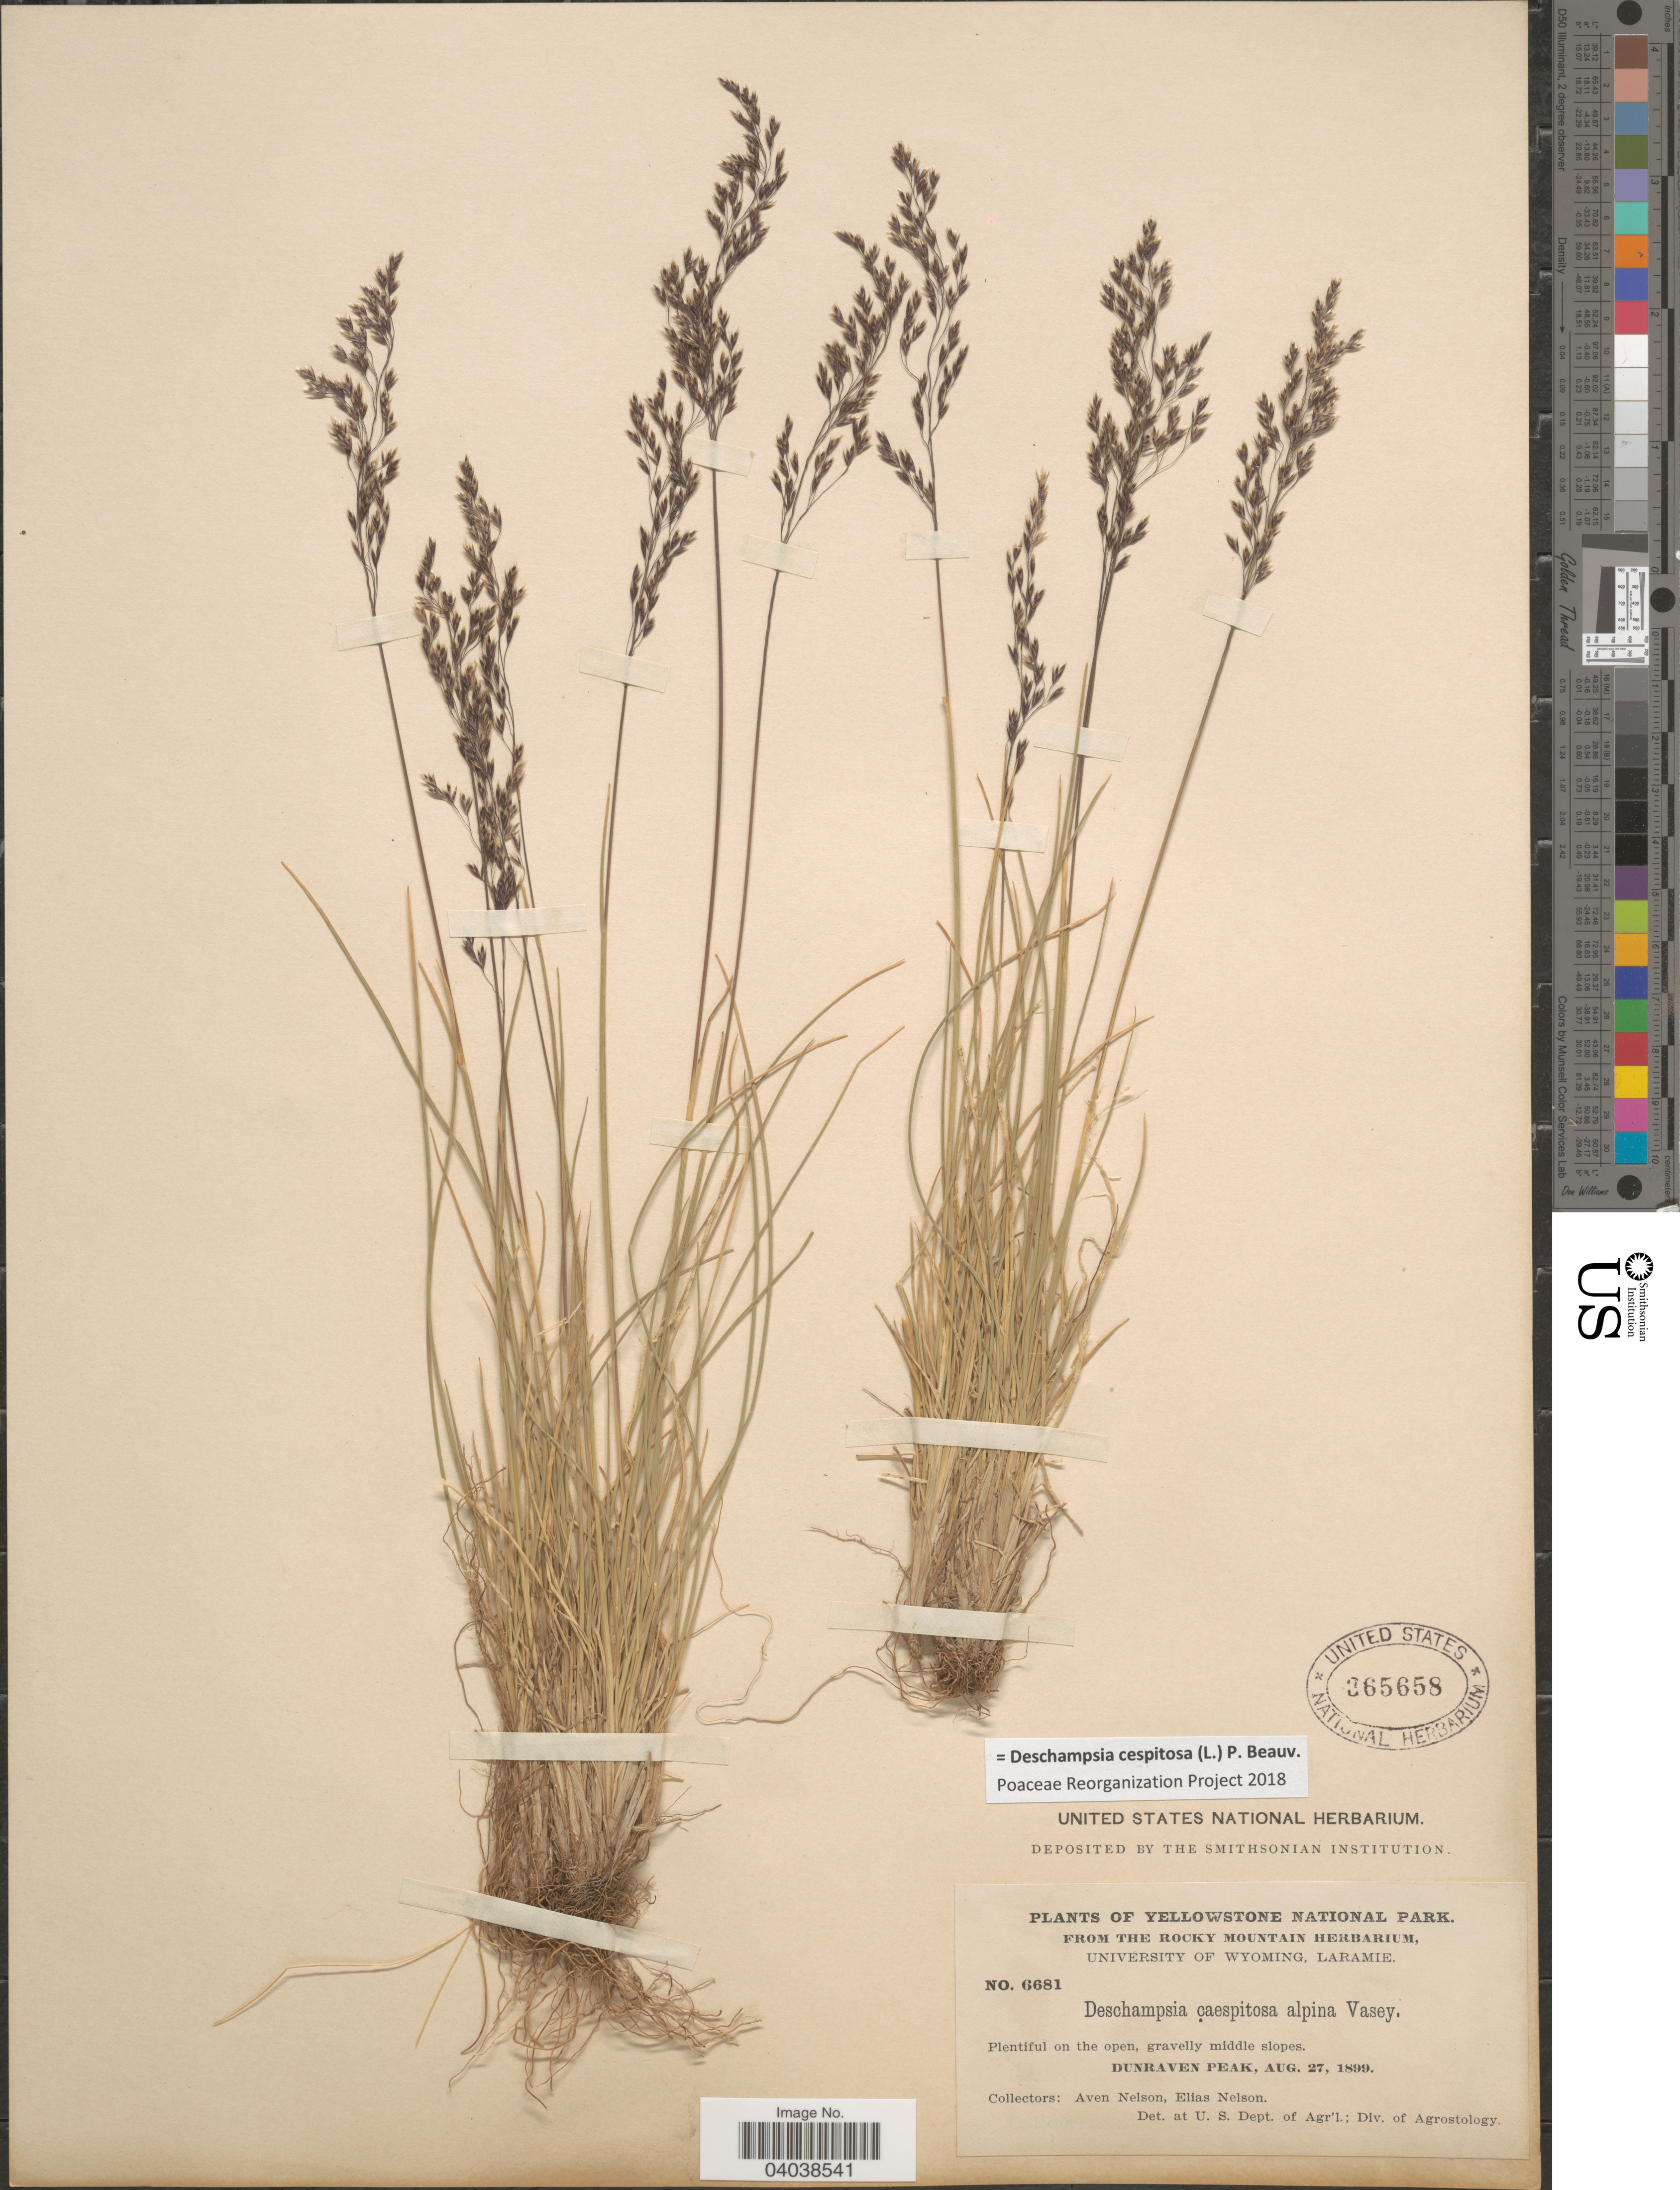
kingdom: Plantae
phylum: Tracheophyta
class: Liliopsida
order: Poales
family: Poaceae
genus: Deschampsia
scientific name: Deschampsia cespitosa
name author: (L.) P. Beauv.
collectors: A. Nelson & E. Nelson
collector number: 6681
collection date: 1899-08-27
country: United States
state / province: Wyoming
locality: Yellowstone National Park. Plentiful on the open, gravelly middle slopes. Dunraven Peak.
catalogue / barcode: US 365658